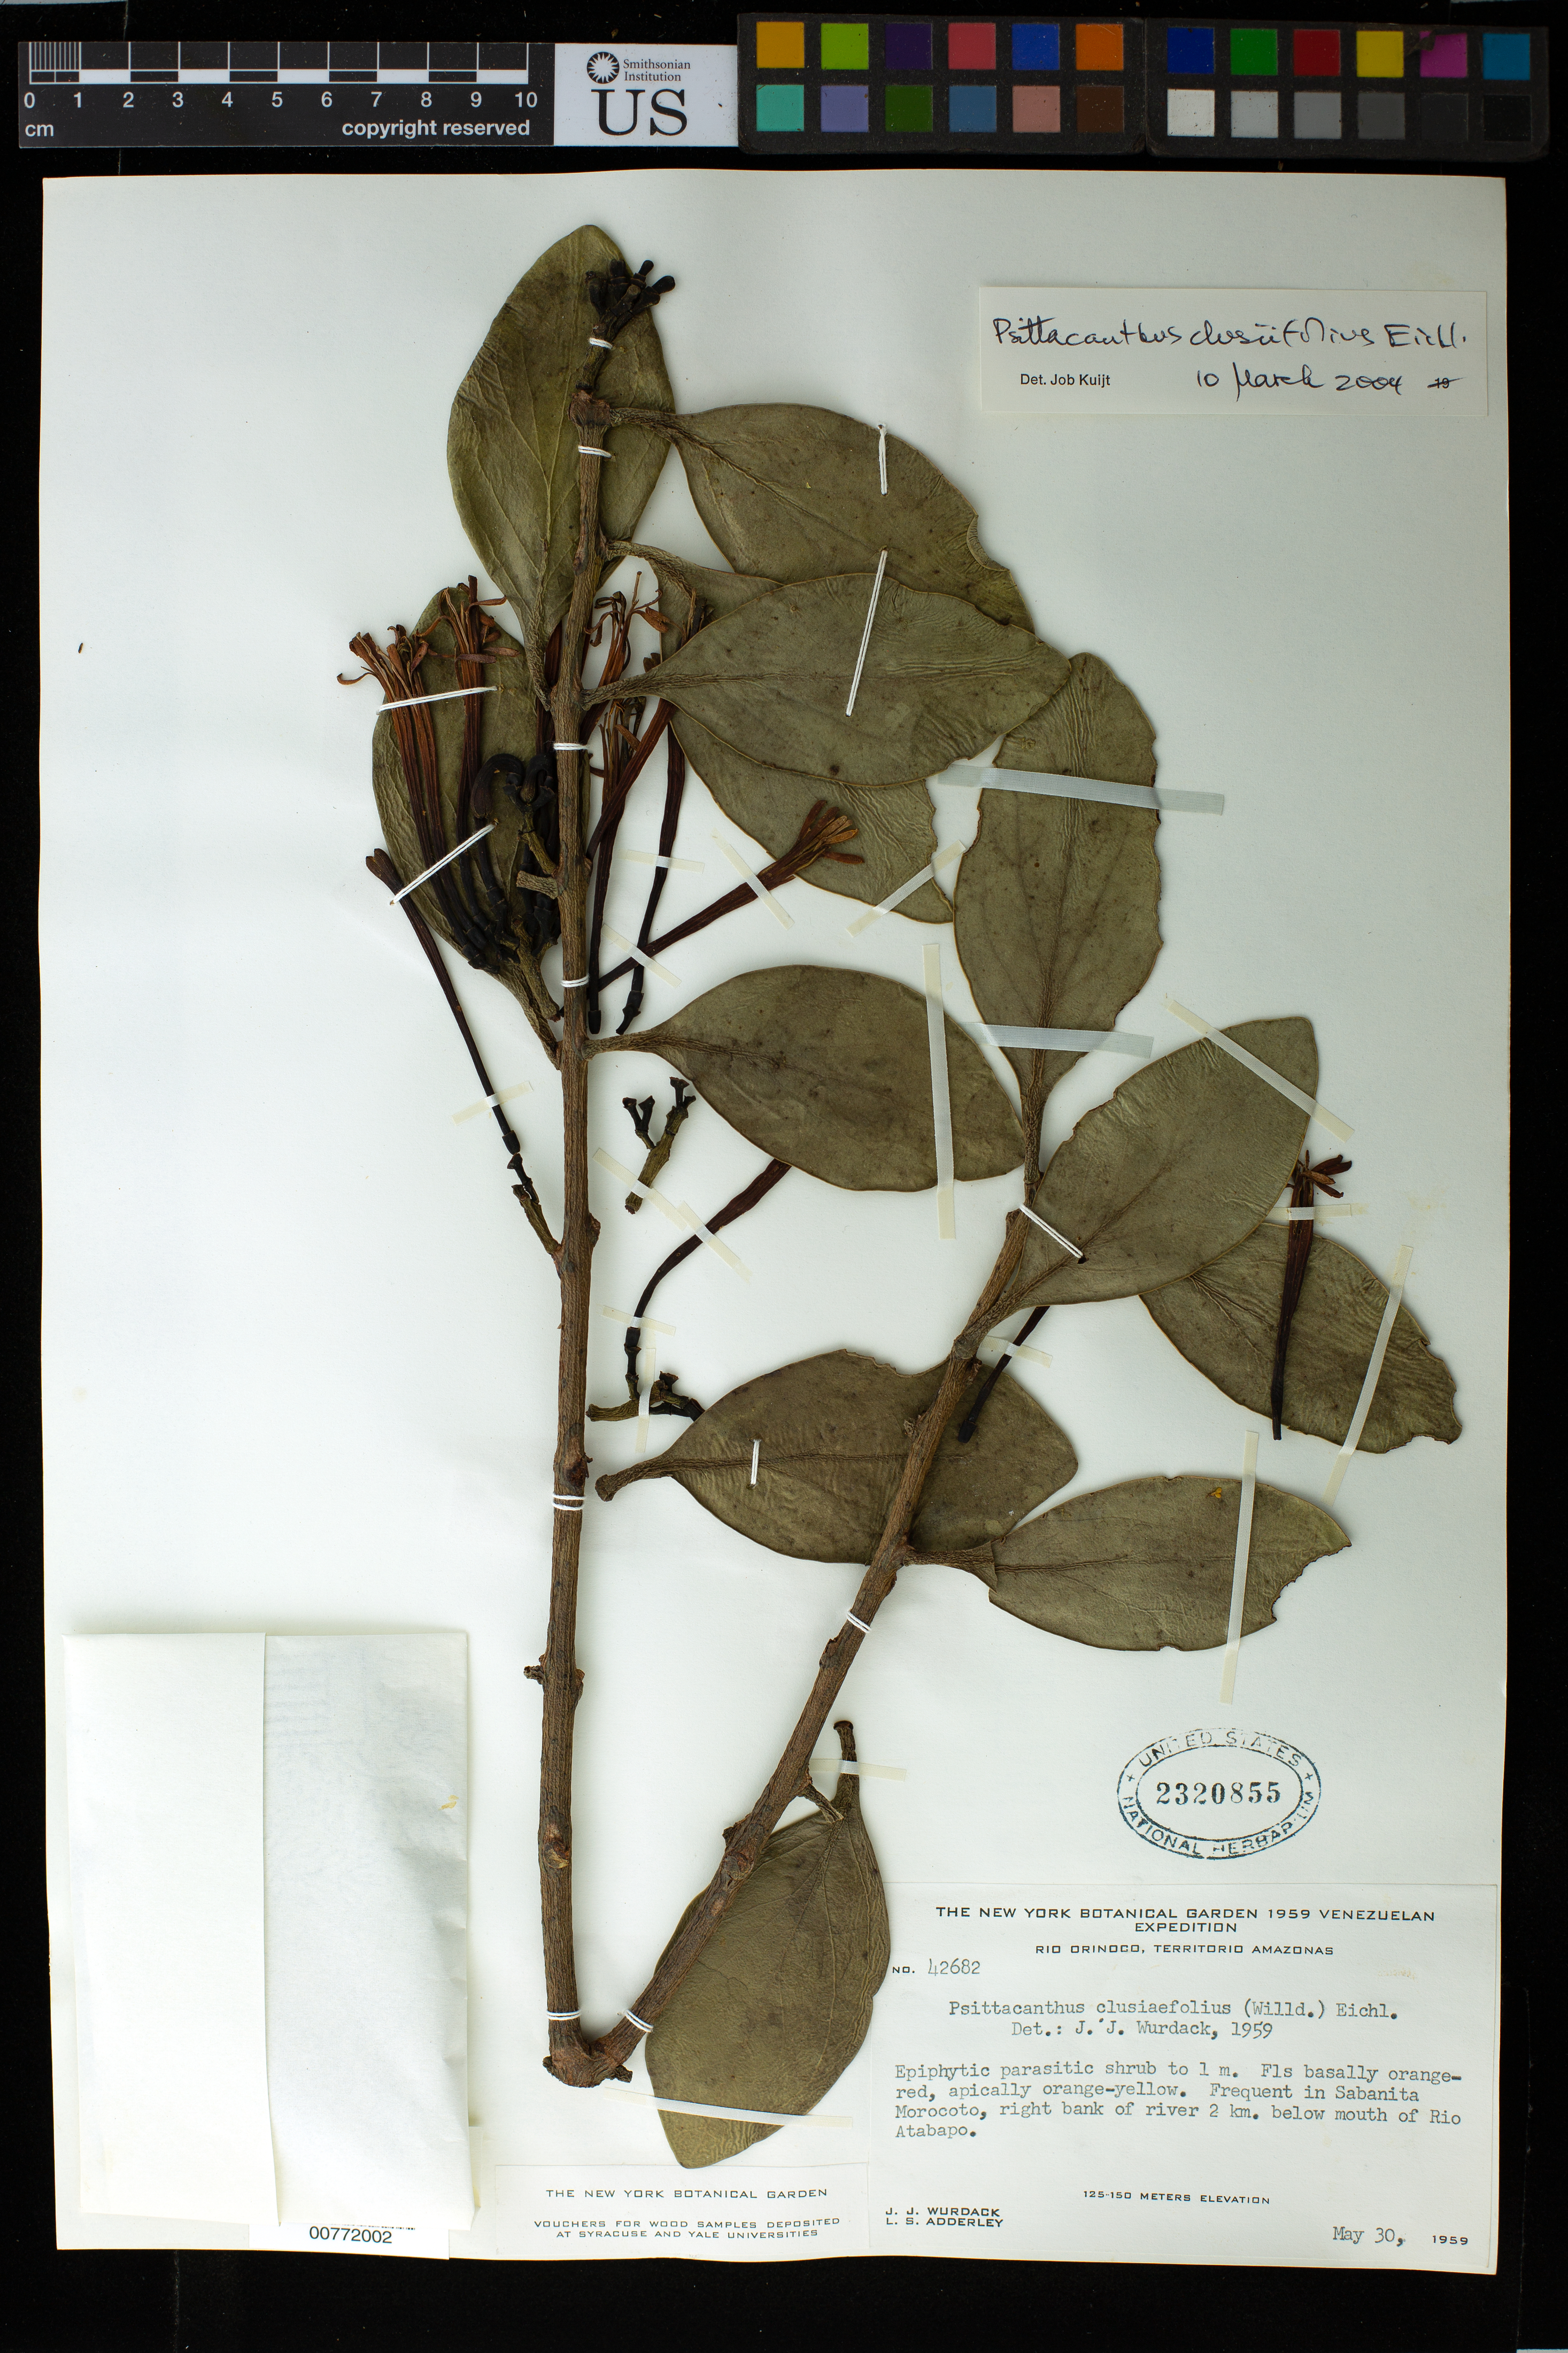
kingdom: Plantae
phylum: Tracheophyta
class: Magnoliopsida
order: Santalales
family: Loranthaceae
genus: Psittacanthus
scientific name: Psittacanthus clusiifolius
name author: Eichler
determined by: Wurdack, John J., (US), US (UNITED STATES)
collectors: J. J. Wurdack & L. S. Adderley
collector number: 42682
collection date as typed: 30-May-59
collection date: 1959-05-30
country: Venezuela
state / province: Amazonas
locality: Río Orinoco, right bank; Sabanita Morocoto, 2 km below mouth of Río Atabapo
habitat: Right bank of river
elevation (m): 125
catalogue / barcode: US 2320855